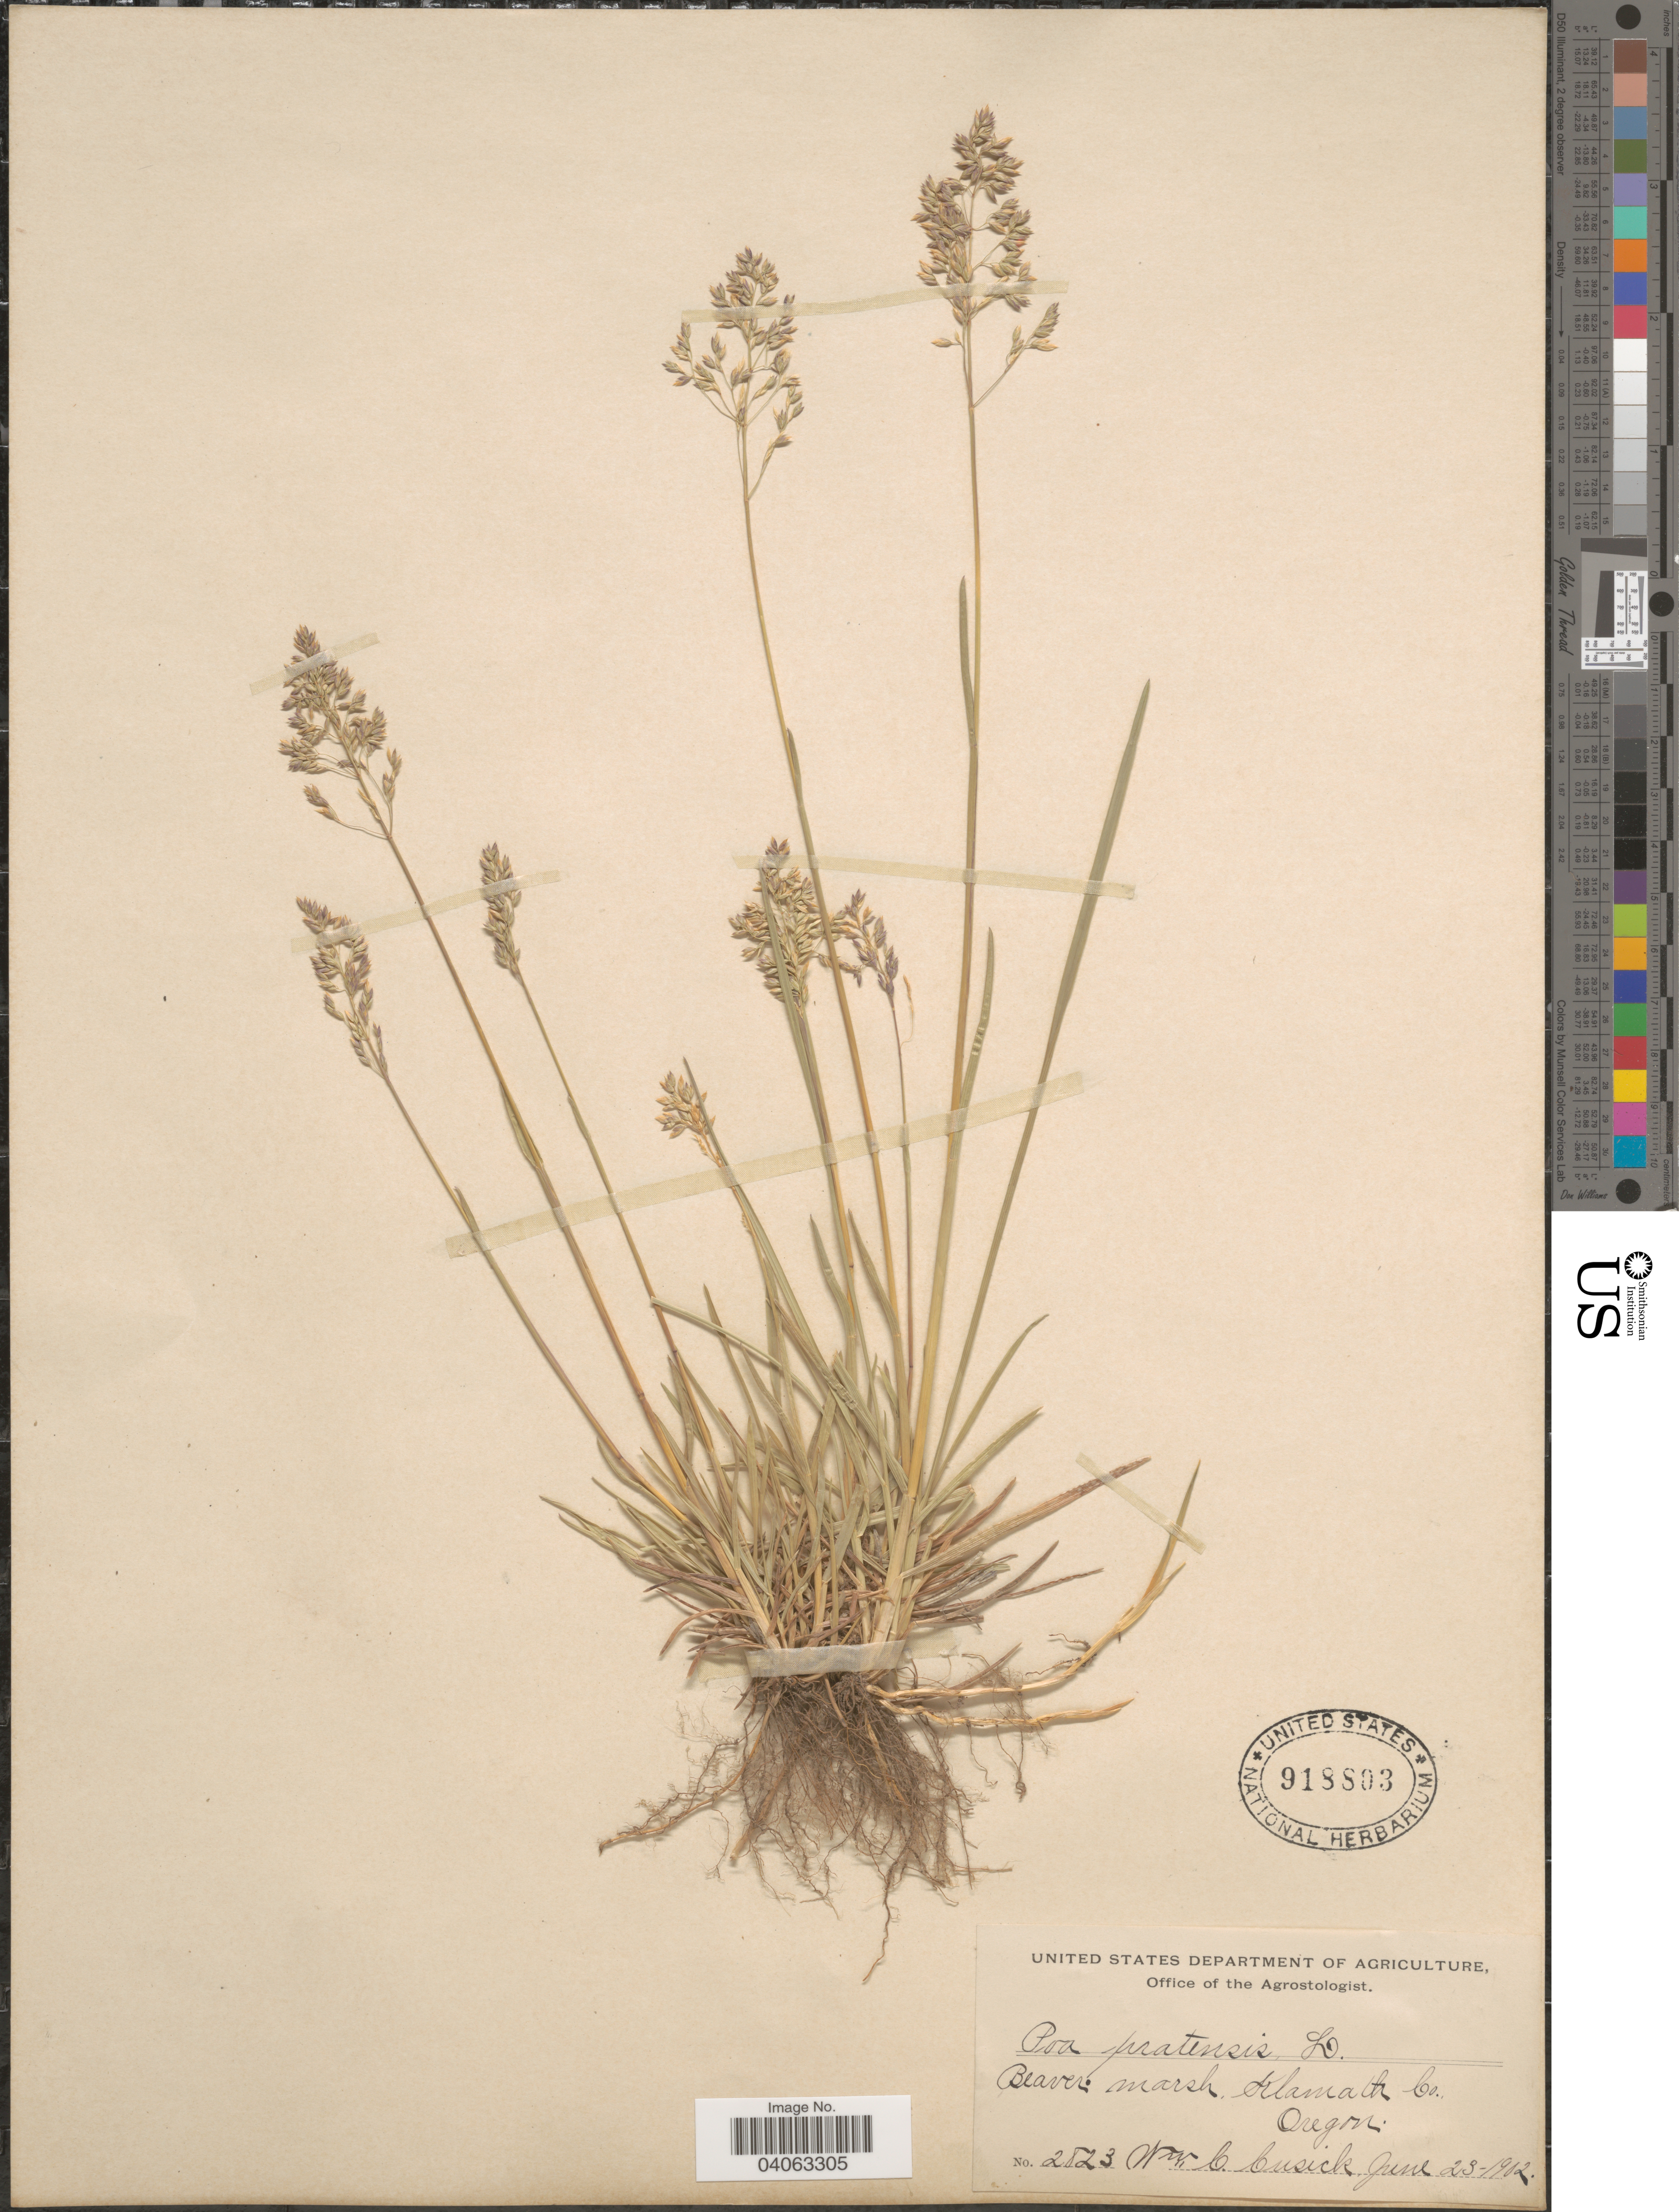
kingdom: Plantae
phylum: Tracheophyta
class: Liliopsida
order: Poales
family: Poaceae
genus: Poa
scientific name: Poa pratensis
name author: L.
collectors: W. C. Cusick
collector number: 2823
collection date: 1902-06-23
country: United States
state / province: Oregon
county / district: Klamath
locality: Beaver marsh, Klamath Co.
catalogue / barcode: US 918803